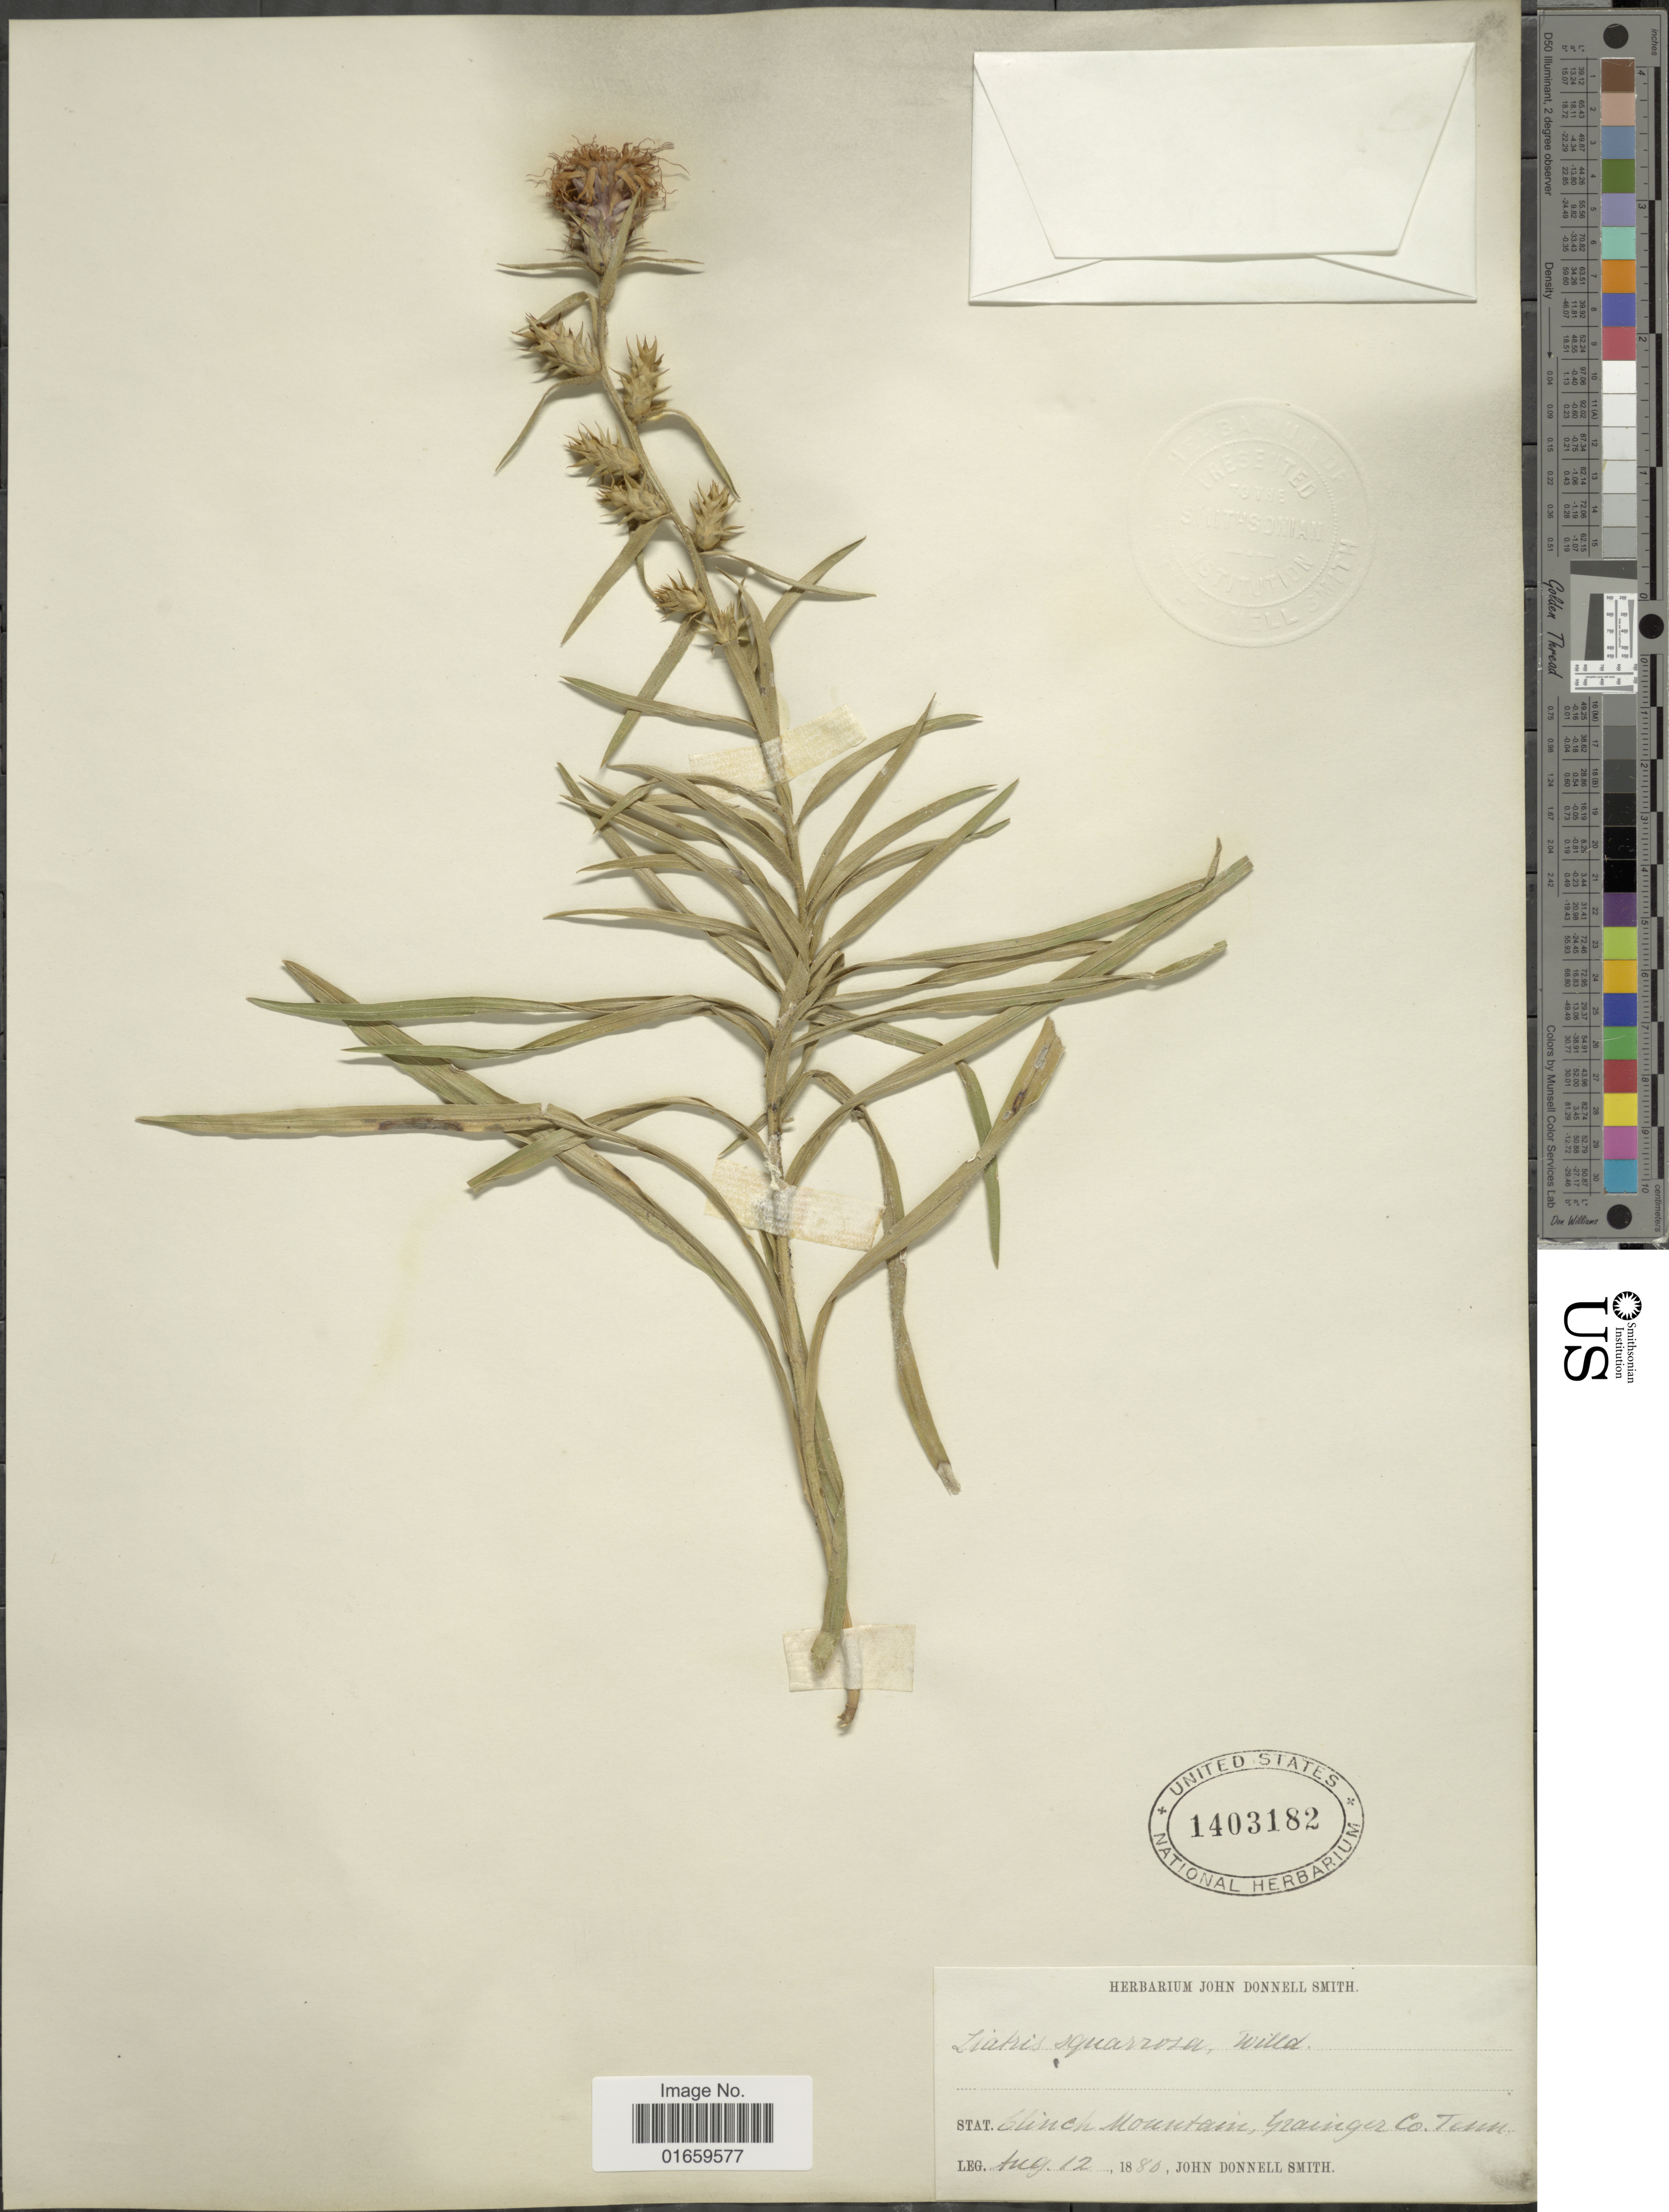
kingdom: Plantae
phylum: Tracheophyta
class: Magnoliopsida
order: Asterales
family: Asteraceae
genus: Liatris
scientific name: Liatris squarrosa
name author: (L.) Michx.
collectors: J. Donnell Smith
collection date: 1880-08-12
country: United States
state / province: Tennessee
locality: Clinch Mountain, Grainger Co. Tenn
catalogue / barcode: US 1403182